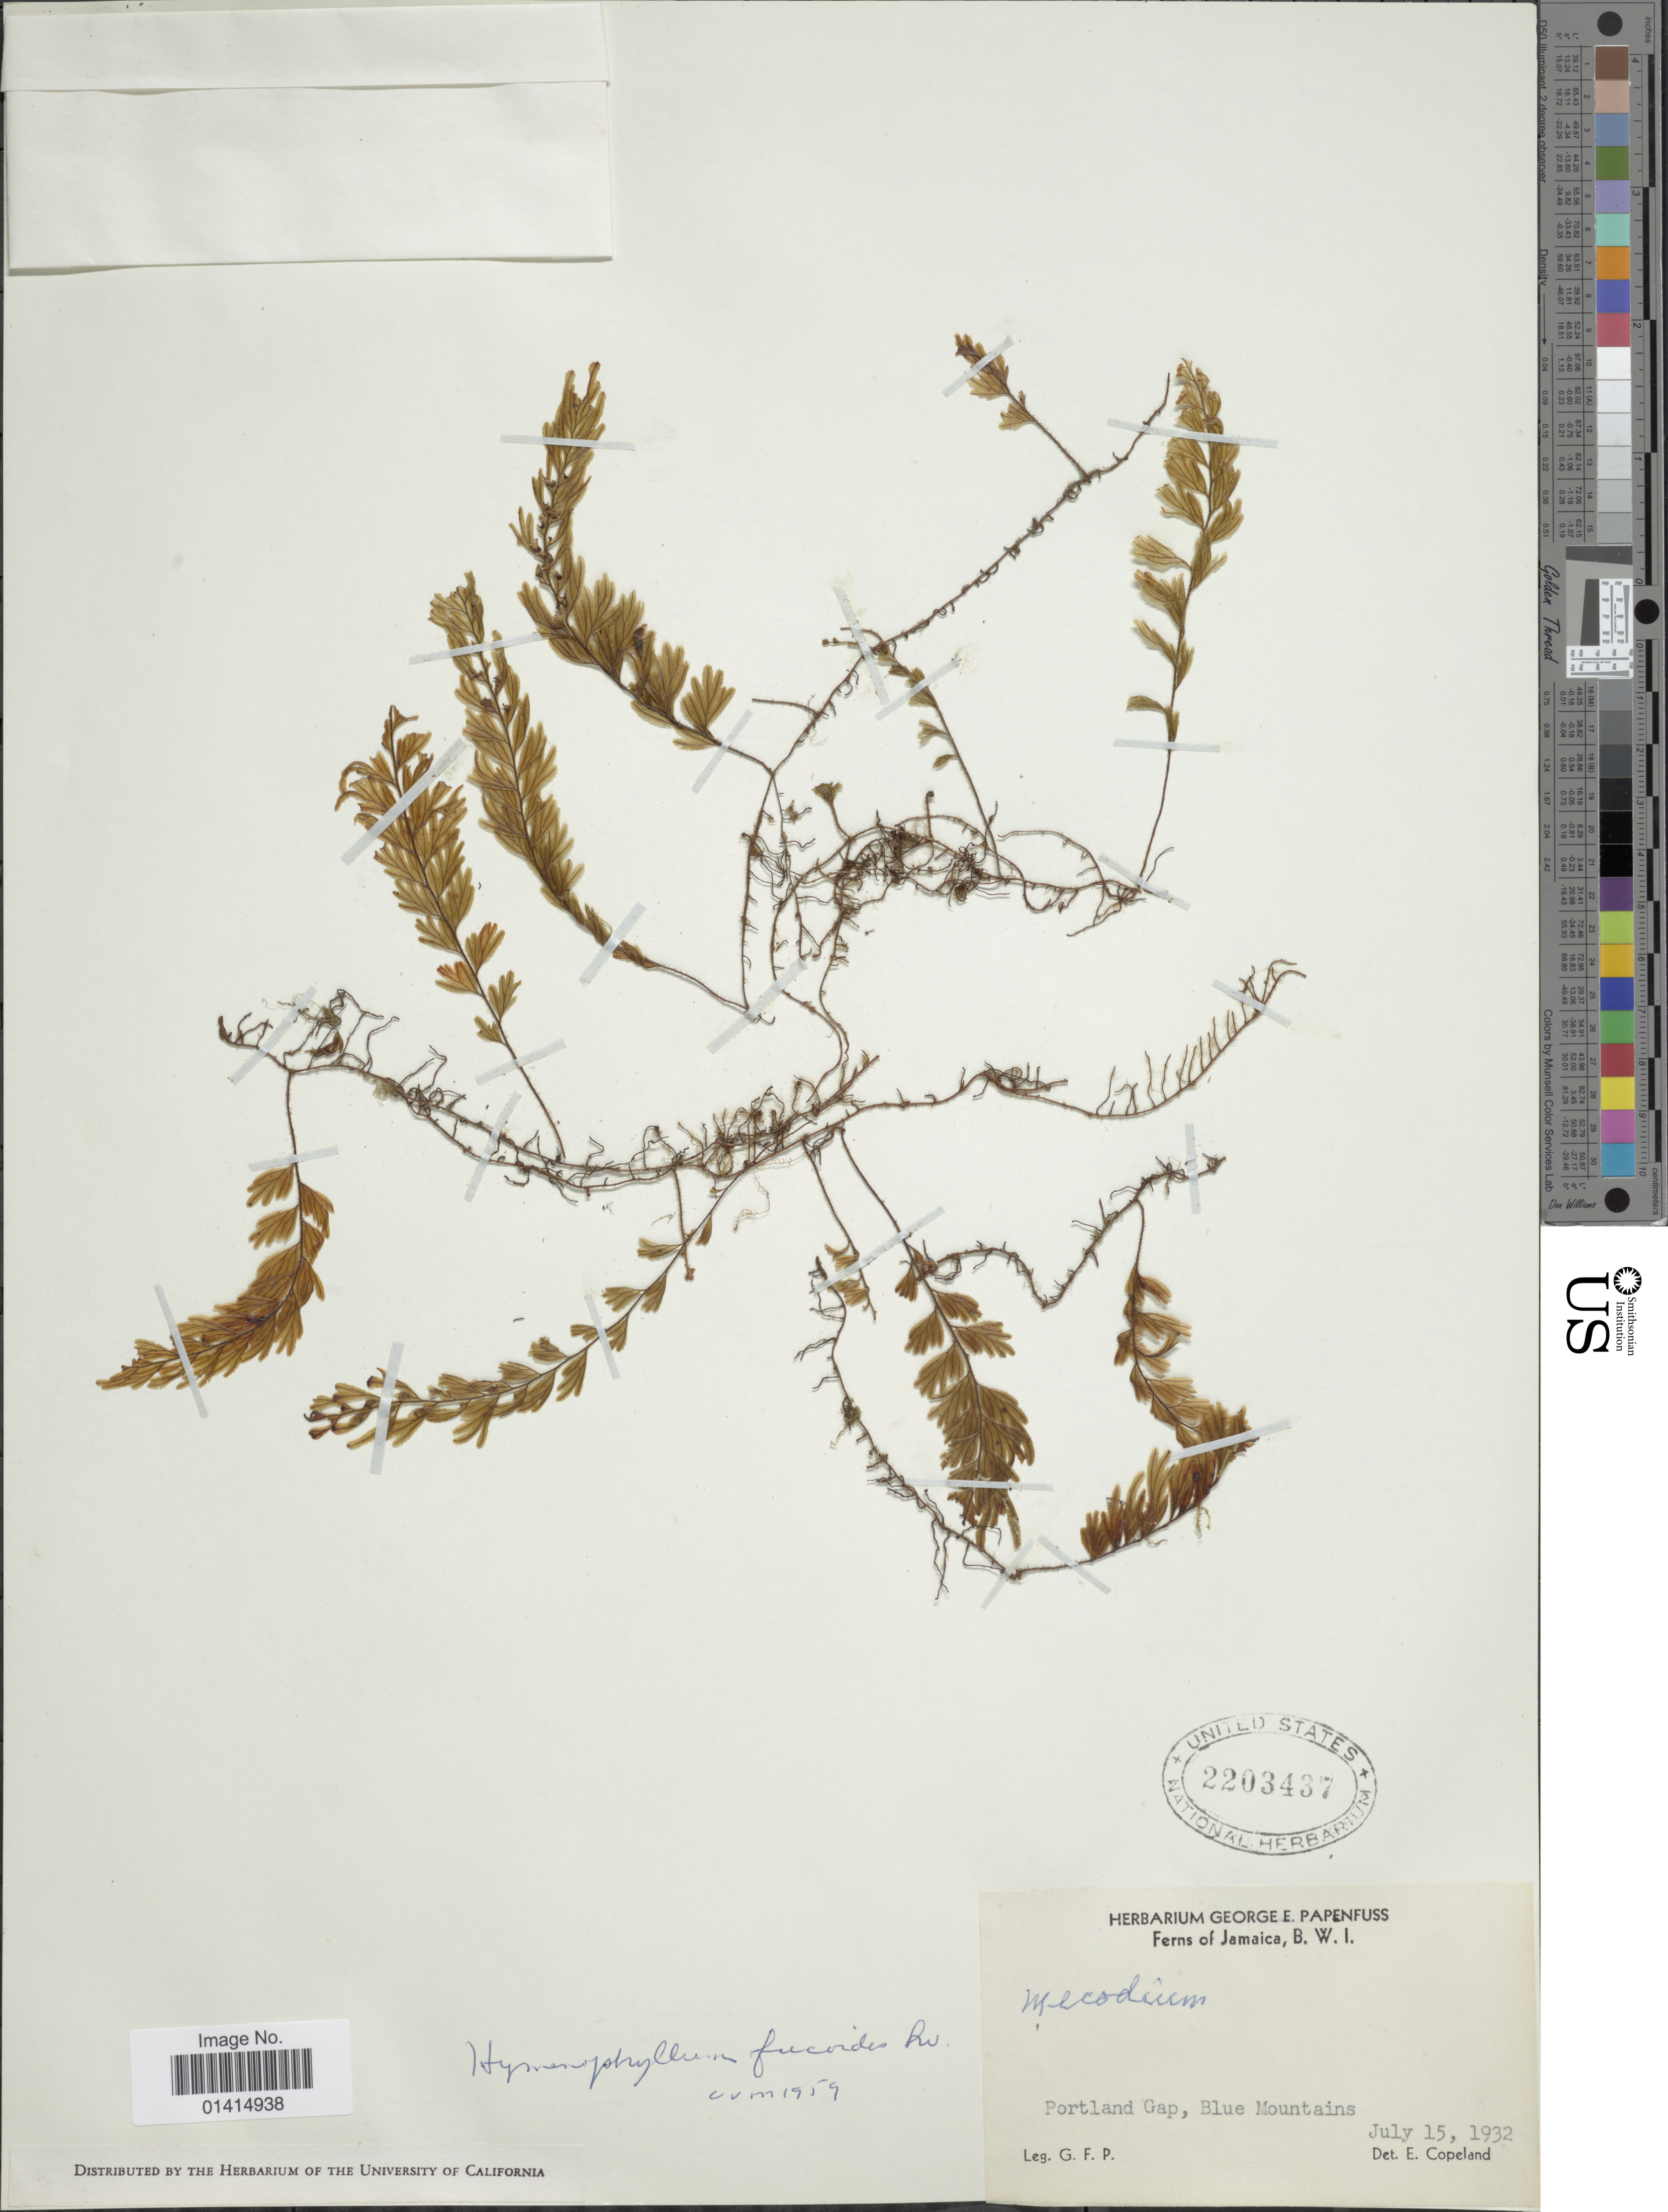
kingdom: Plantae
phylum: Tracheophyta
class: Polypodiopsida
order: Hymenophyllales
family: Hymenophyllaceae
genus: Hymenophyllum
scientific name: Hymenophyllum fucoides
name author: (Sw.) Sw.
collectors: G. Papenfuss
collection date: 1932-07-15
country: Jamaica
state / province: Portland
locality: Portland Gap, Blue Mountains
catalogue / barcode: US 2203437